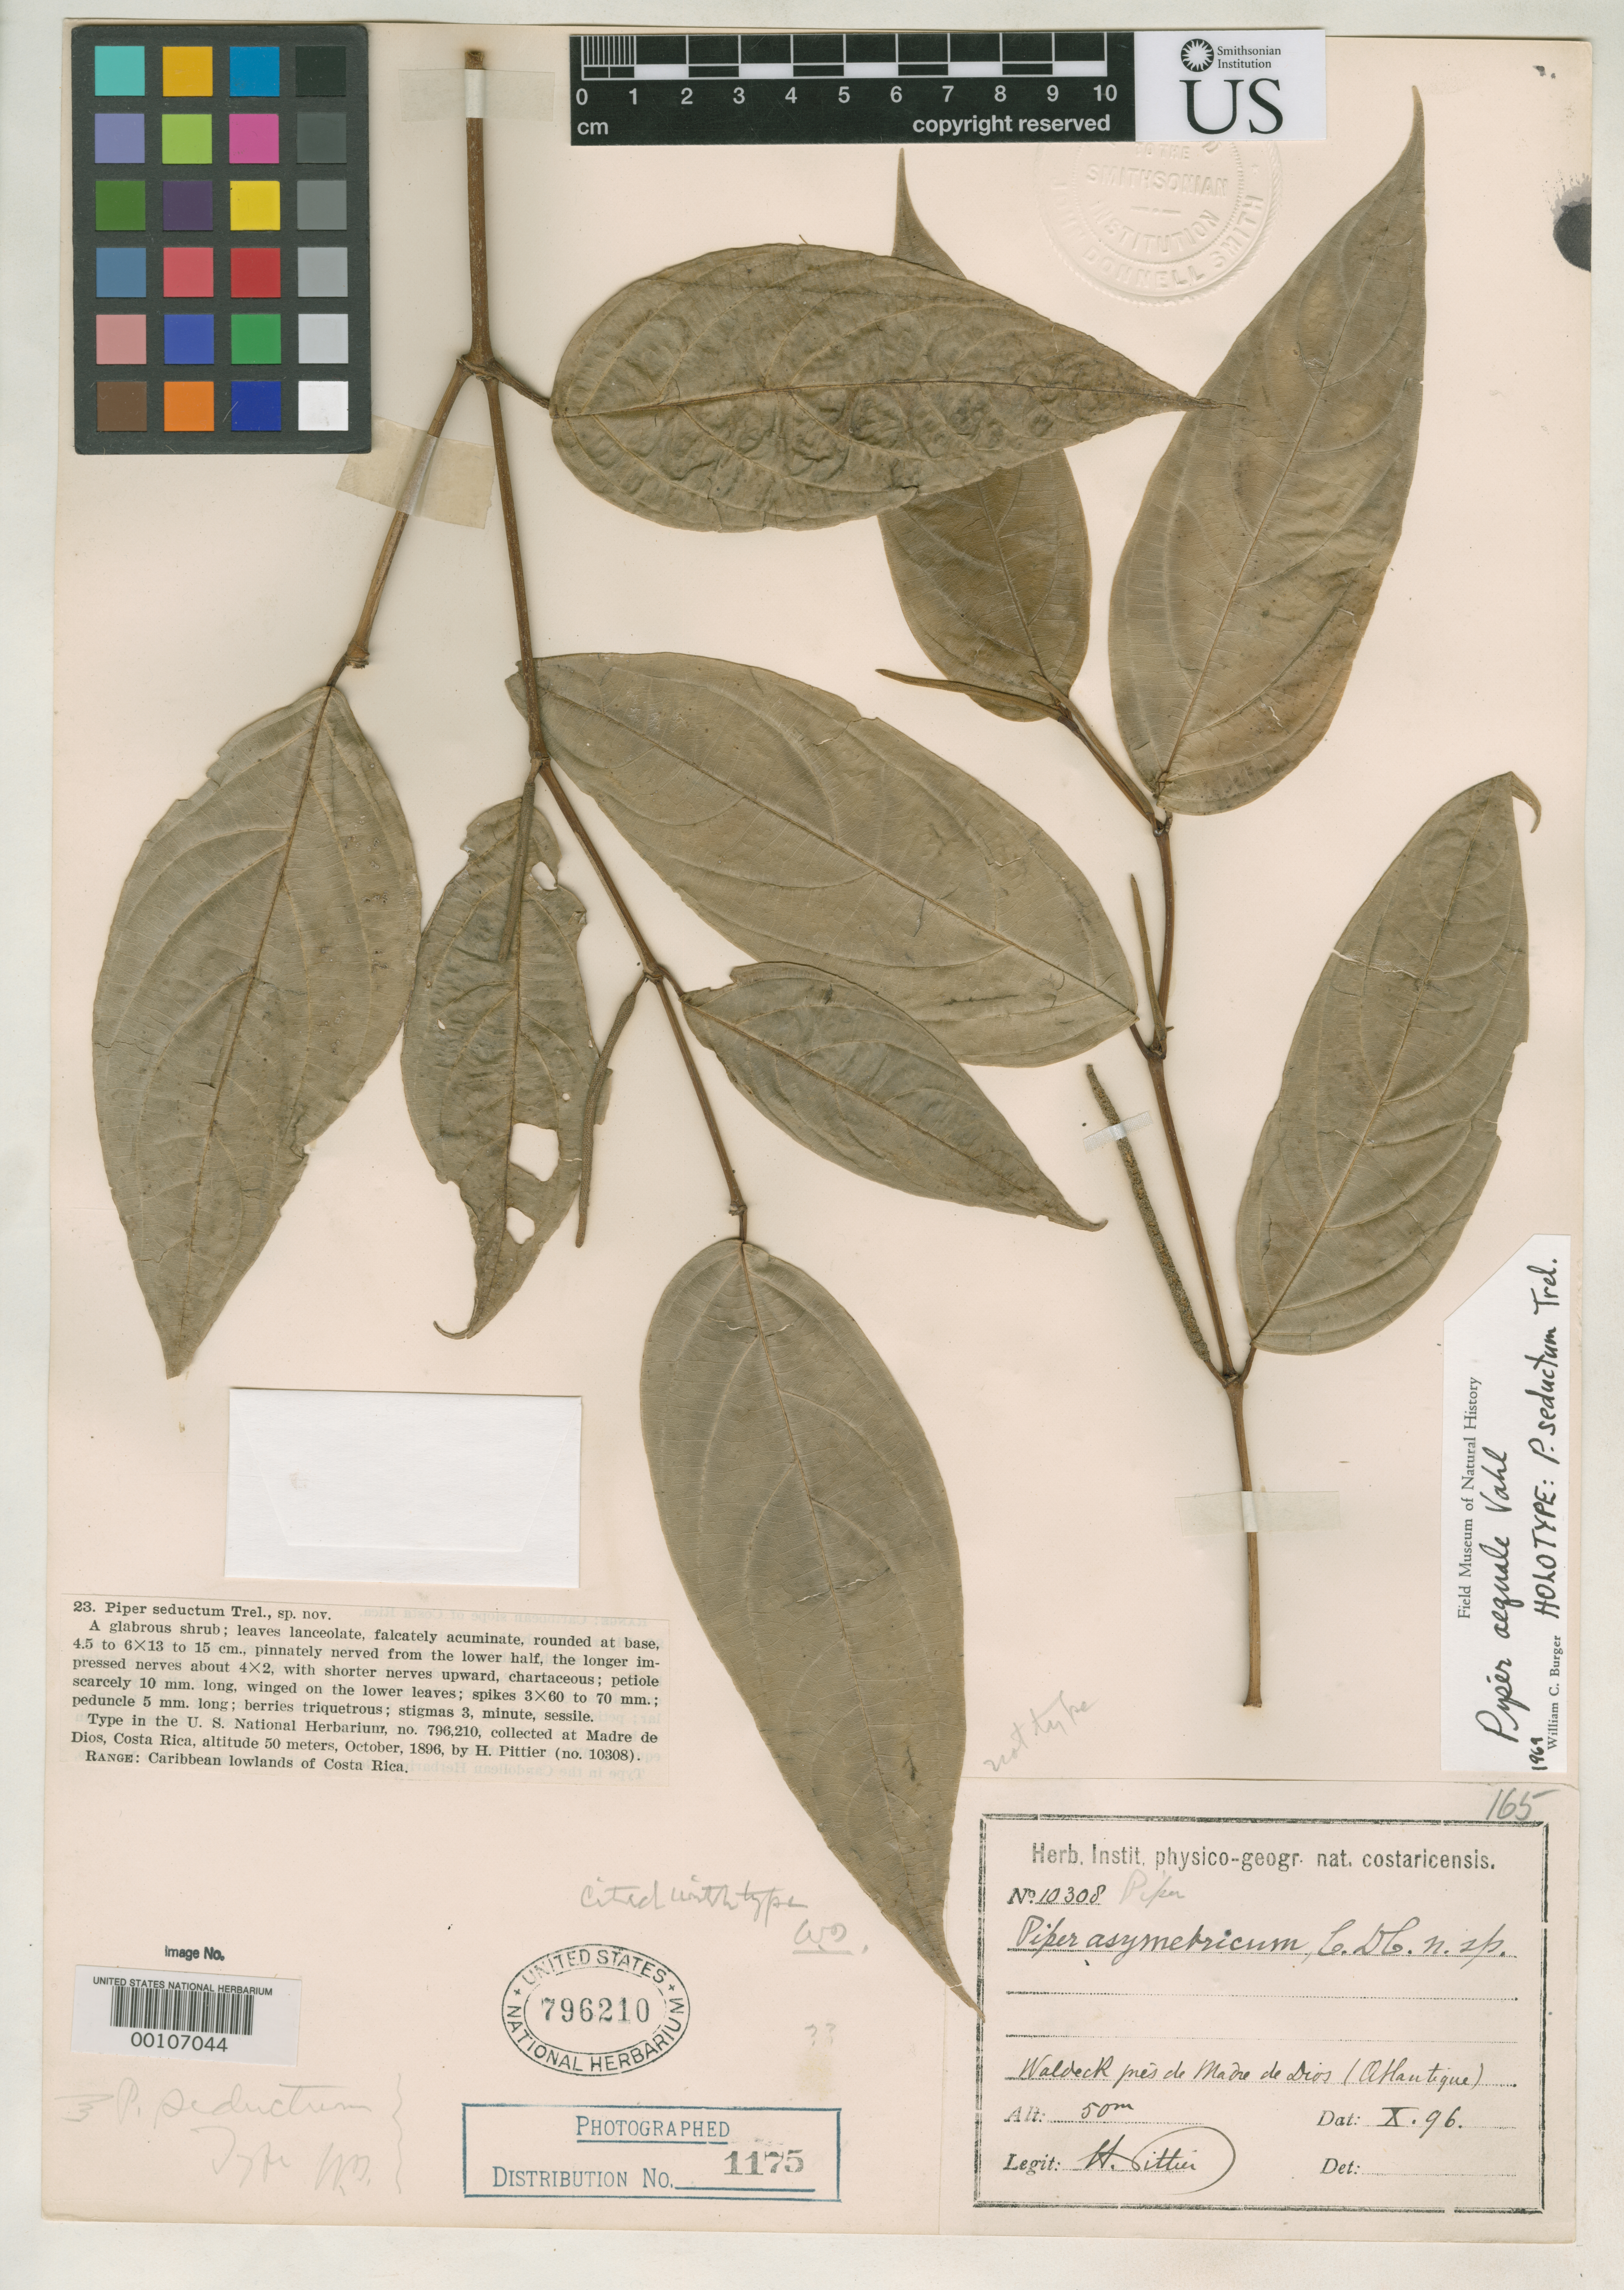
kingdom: Plantae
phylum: Tracheophyta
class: Magnoliopsida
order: Piperales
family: Piperaceae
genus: Piper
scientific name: Piper seductum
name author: Trel.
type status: Holotype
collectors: H. F. Pittier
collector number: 10308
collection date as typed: Oct 1896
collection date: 1896-10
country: Costa Rica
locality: Madre de Dios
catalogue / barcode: US 796210